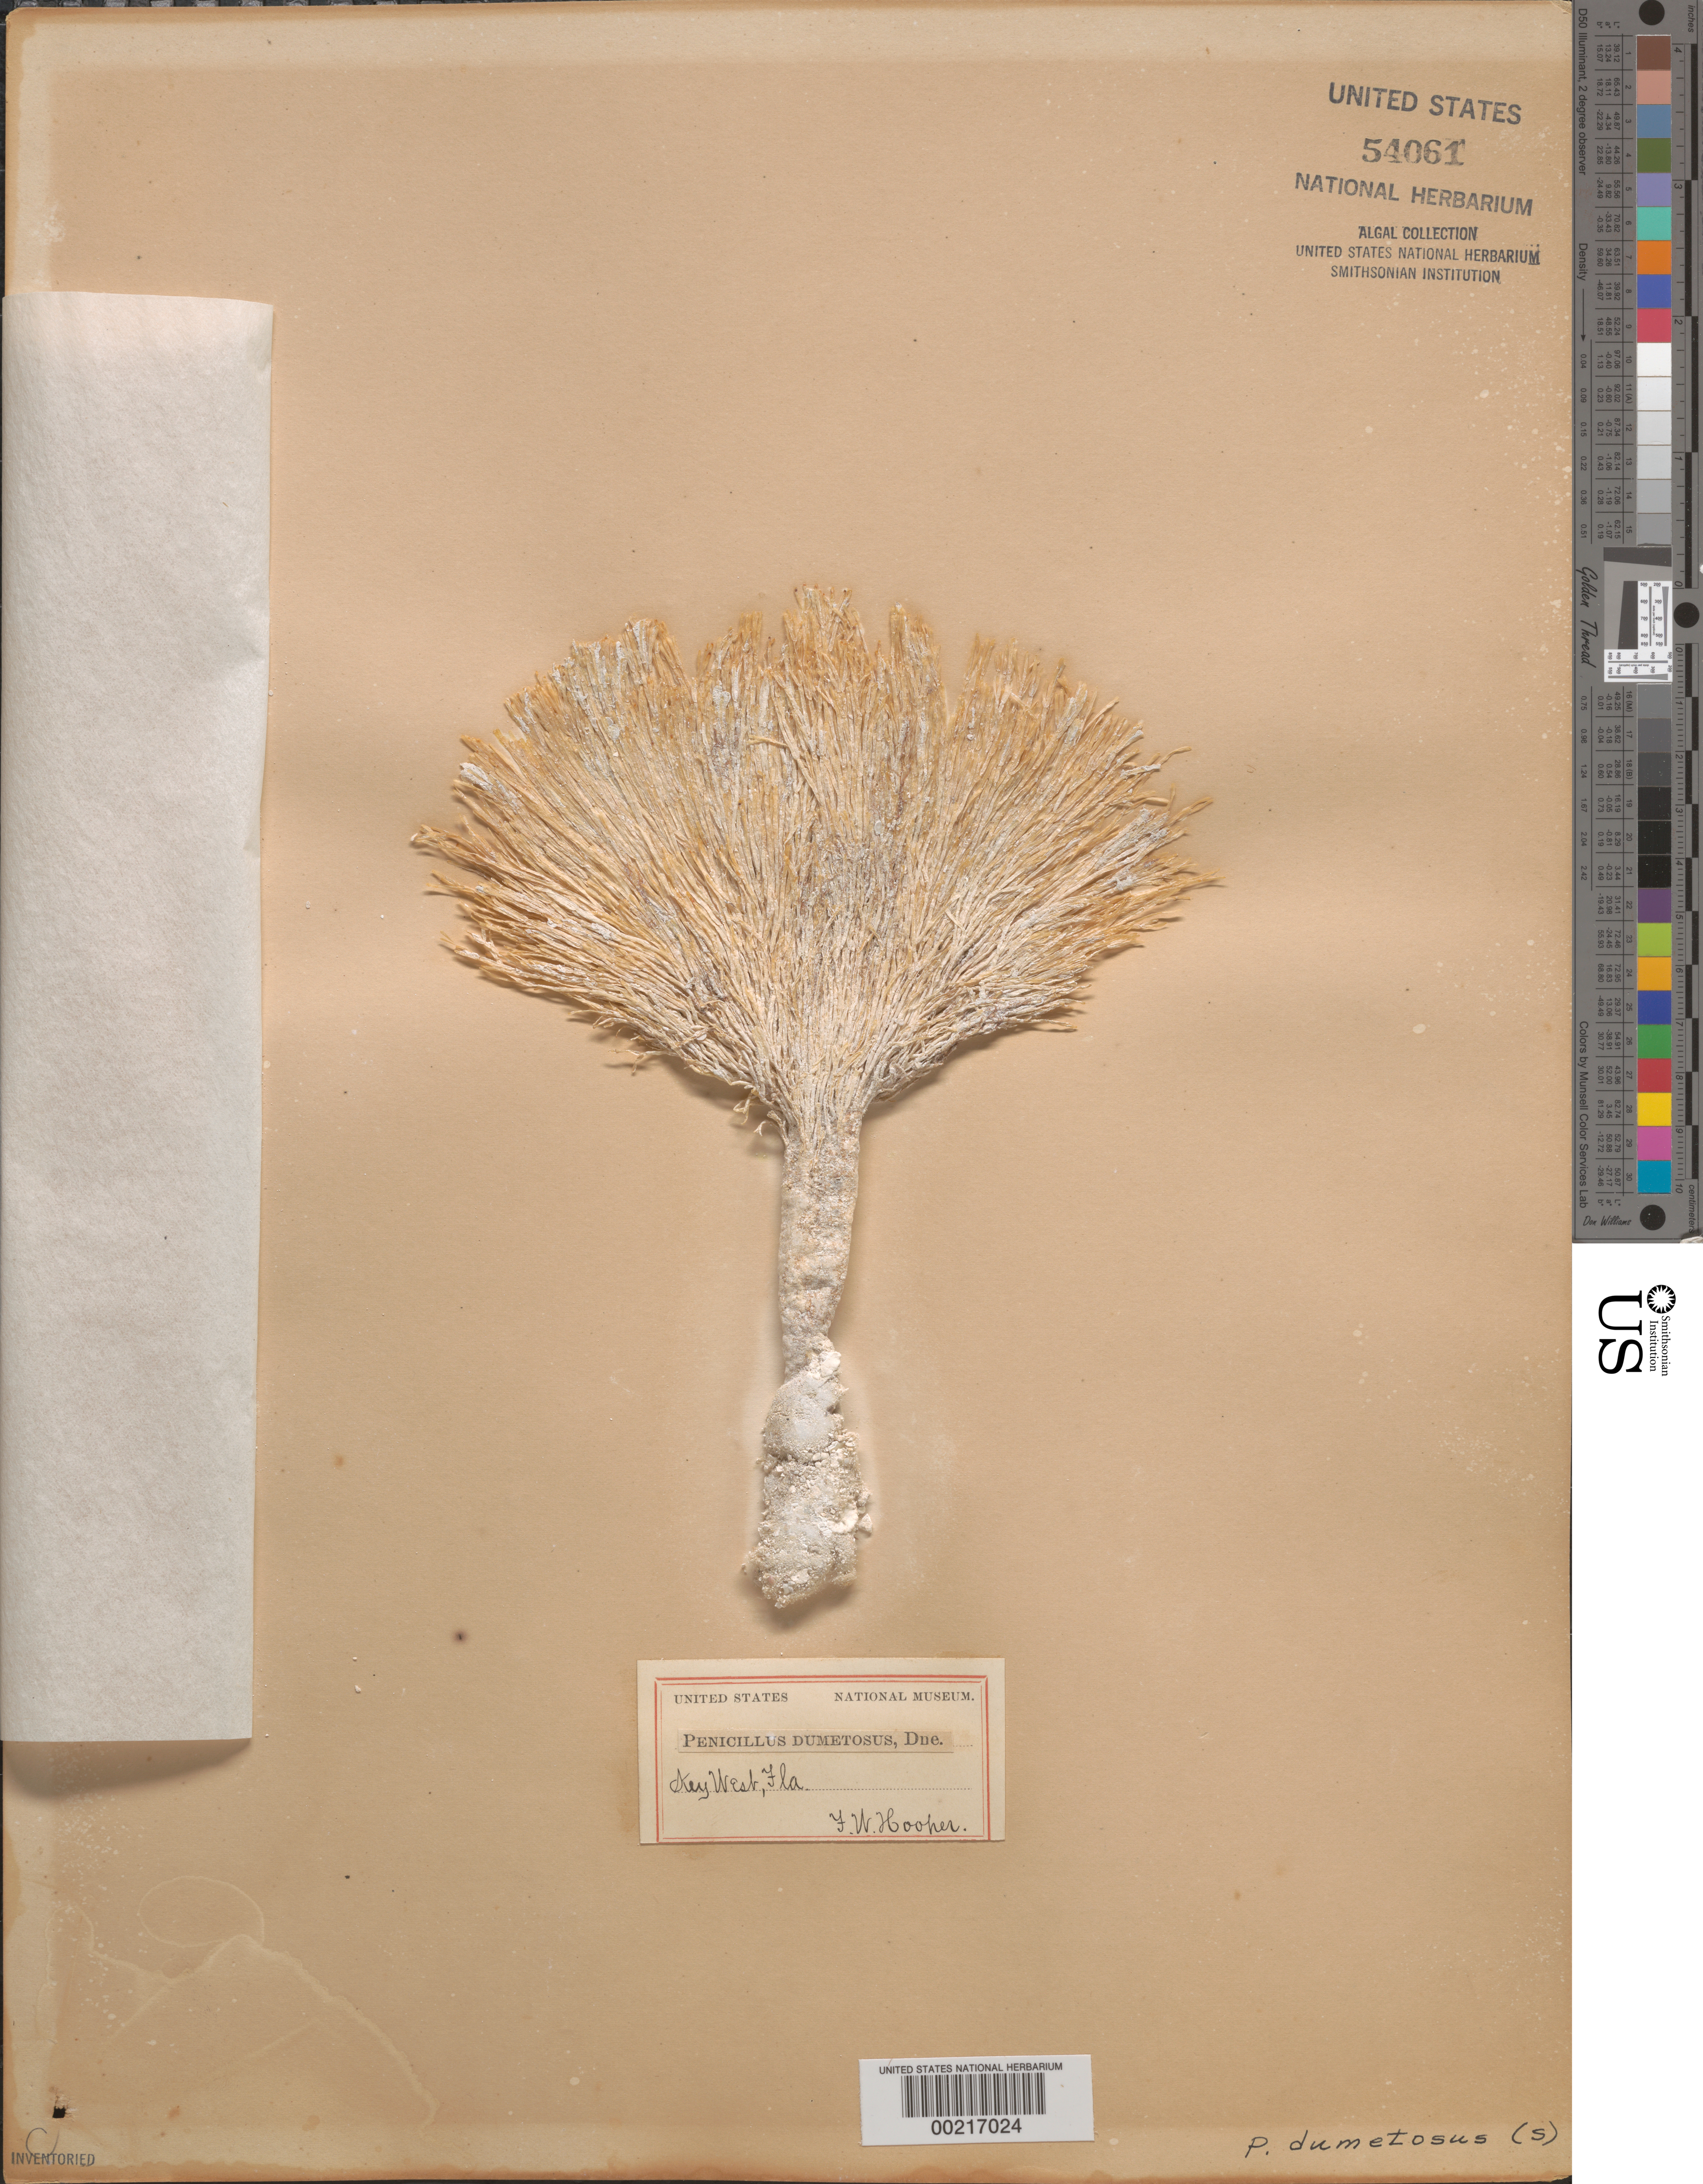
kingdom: Plantae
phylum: Chlorophyta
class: Ulvophyceae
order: Bryopsidales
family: Udoteaceae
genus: Penicillus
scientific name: Penicillus dumetosus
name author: (J.V.Lamouroux) Blainville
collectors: F. Hooper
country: United States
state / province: Florida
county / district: Monroe County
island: Key West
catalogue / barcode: US 54061